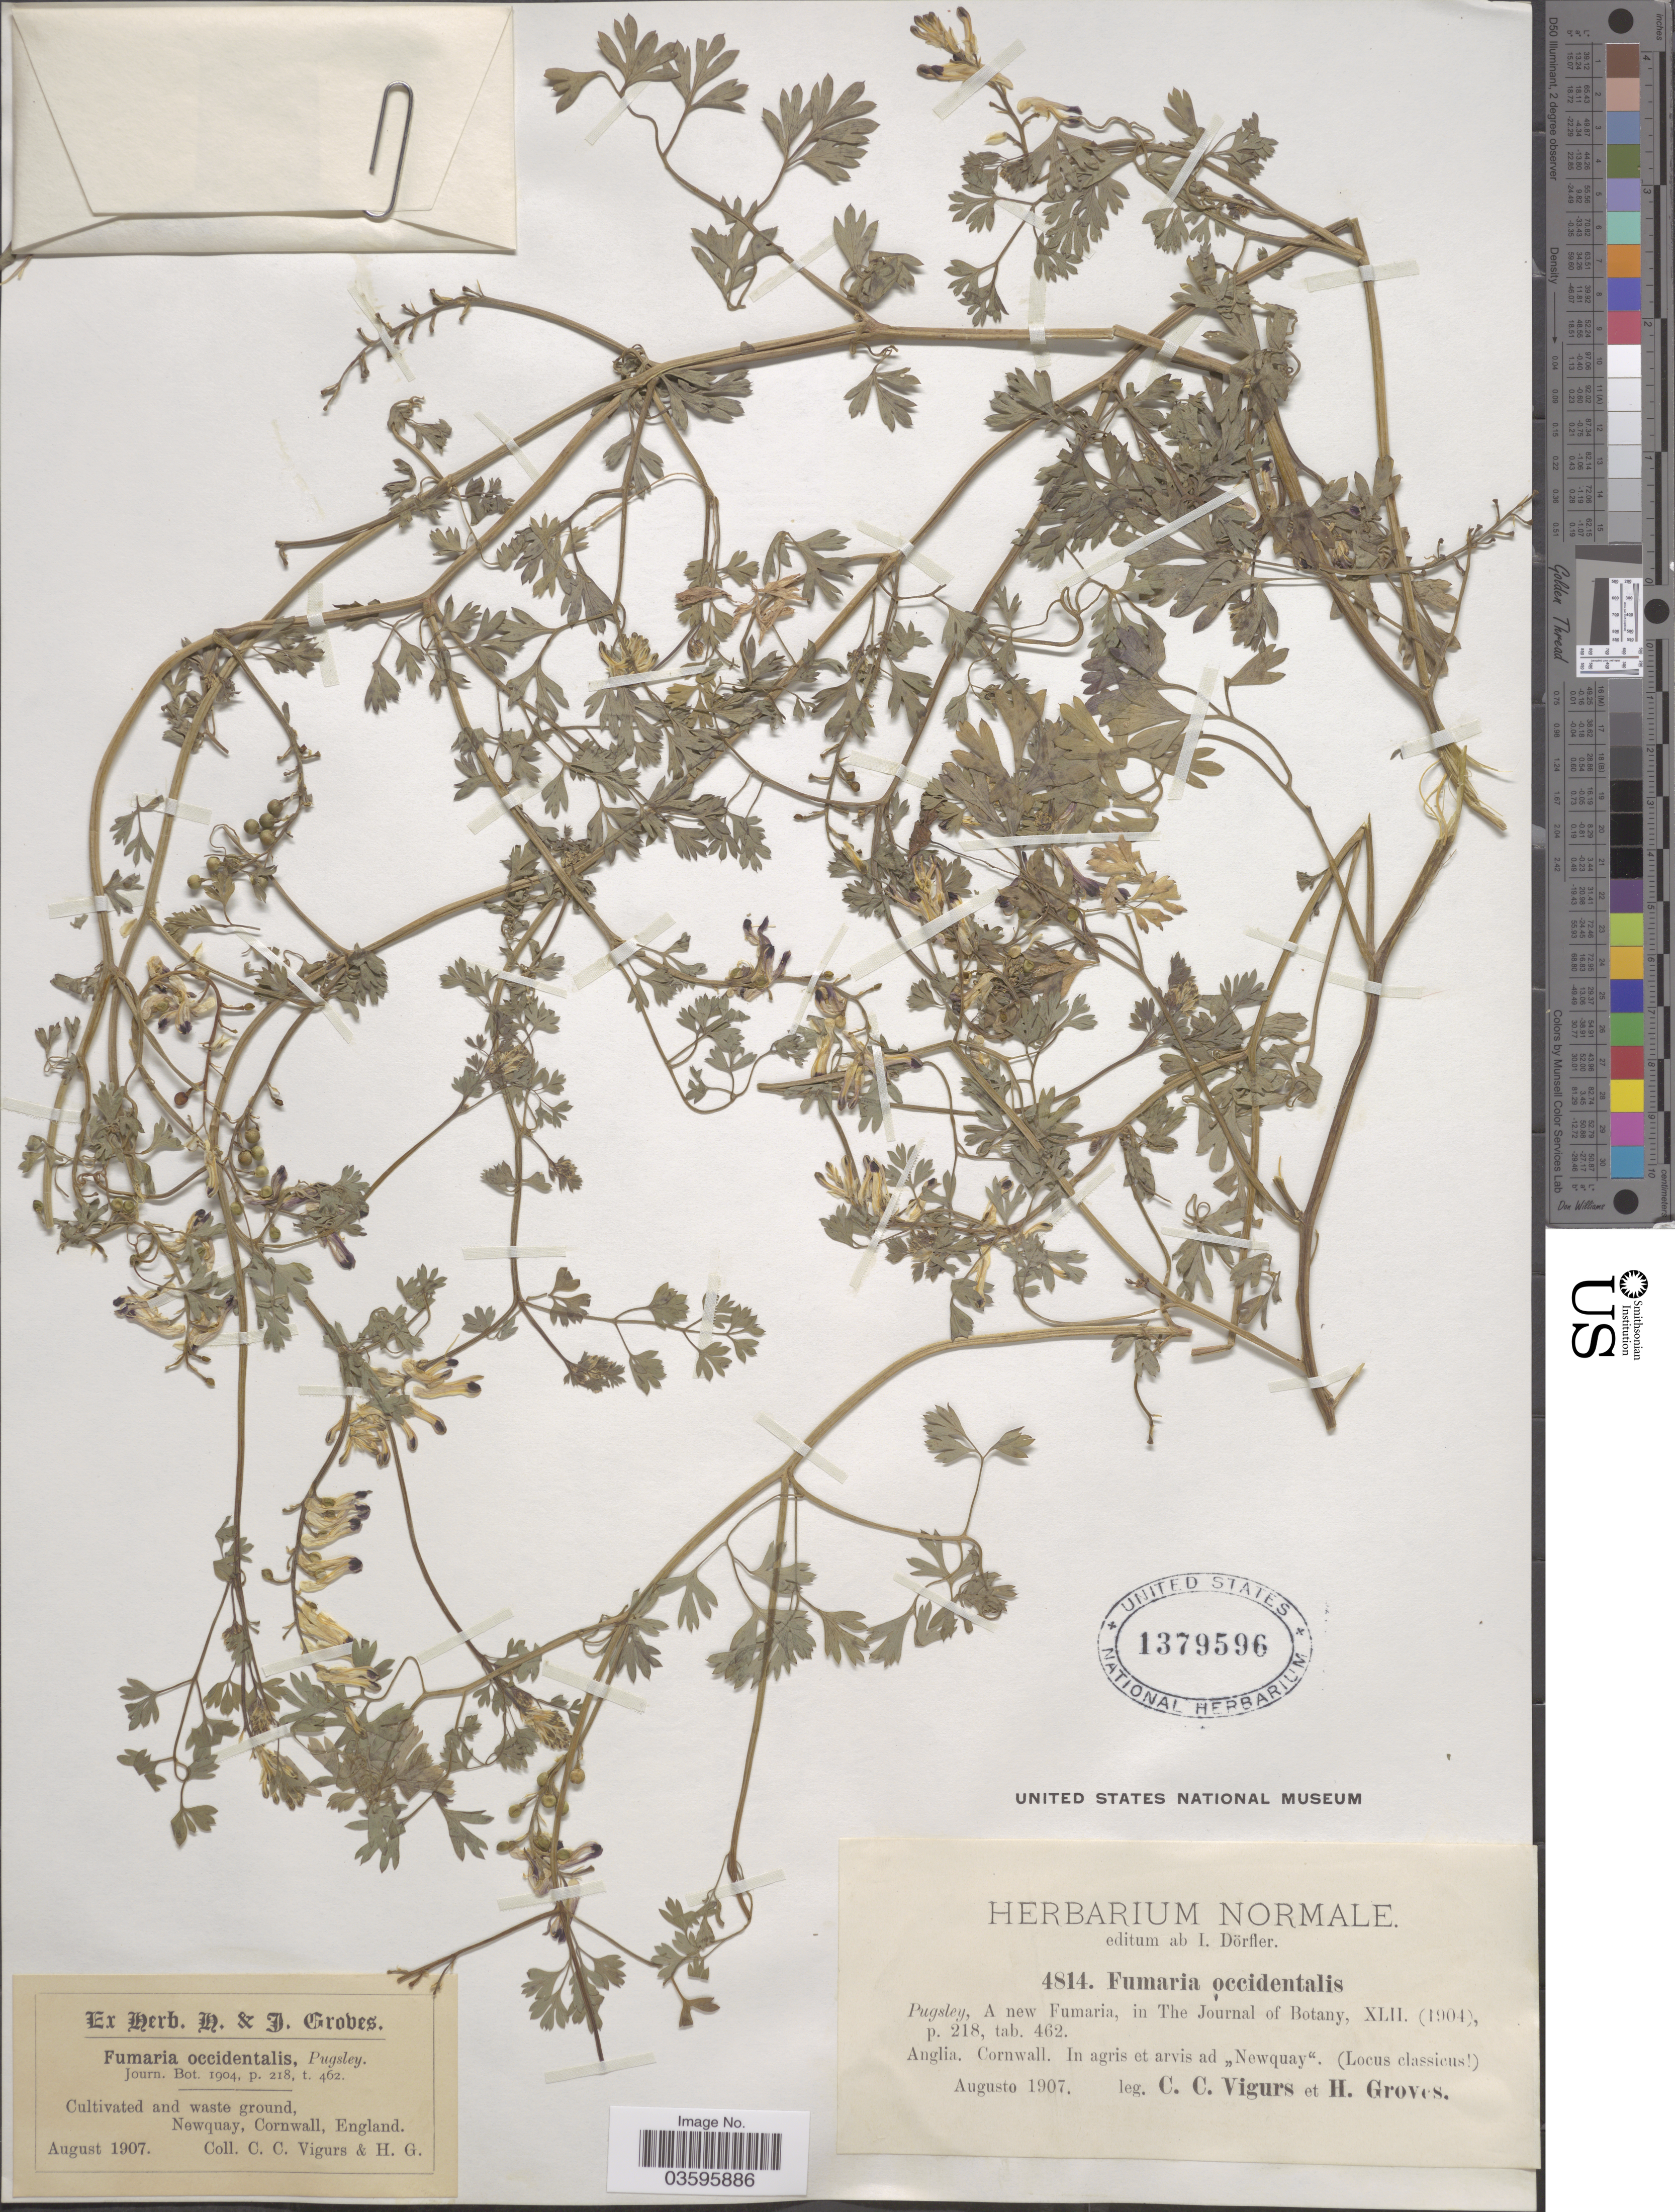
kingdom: Plantae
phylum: Tracheophyta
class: Magnoliopsida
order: Ranunculales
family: Papaveraceae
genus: Fumaria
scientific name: Fumaria occidentalis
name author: Pugsley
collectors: C. Vigurs & H. Groves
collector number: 4814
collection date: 1907-08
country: United Kingdom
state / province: England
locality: Newquay, Cornwall. Anglia. In agris et arvis ad "Newquay".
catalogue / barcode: US 1379596